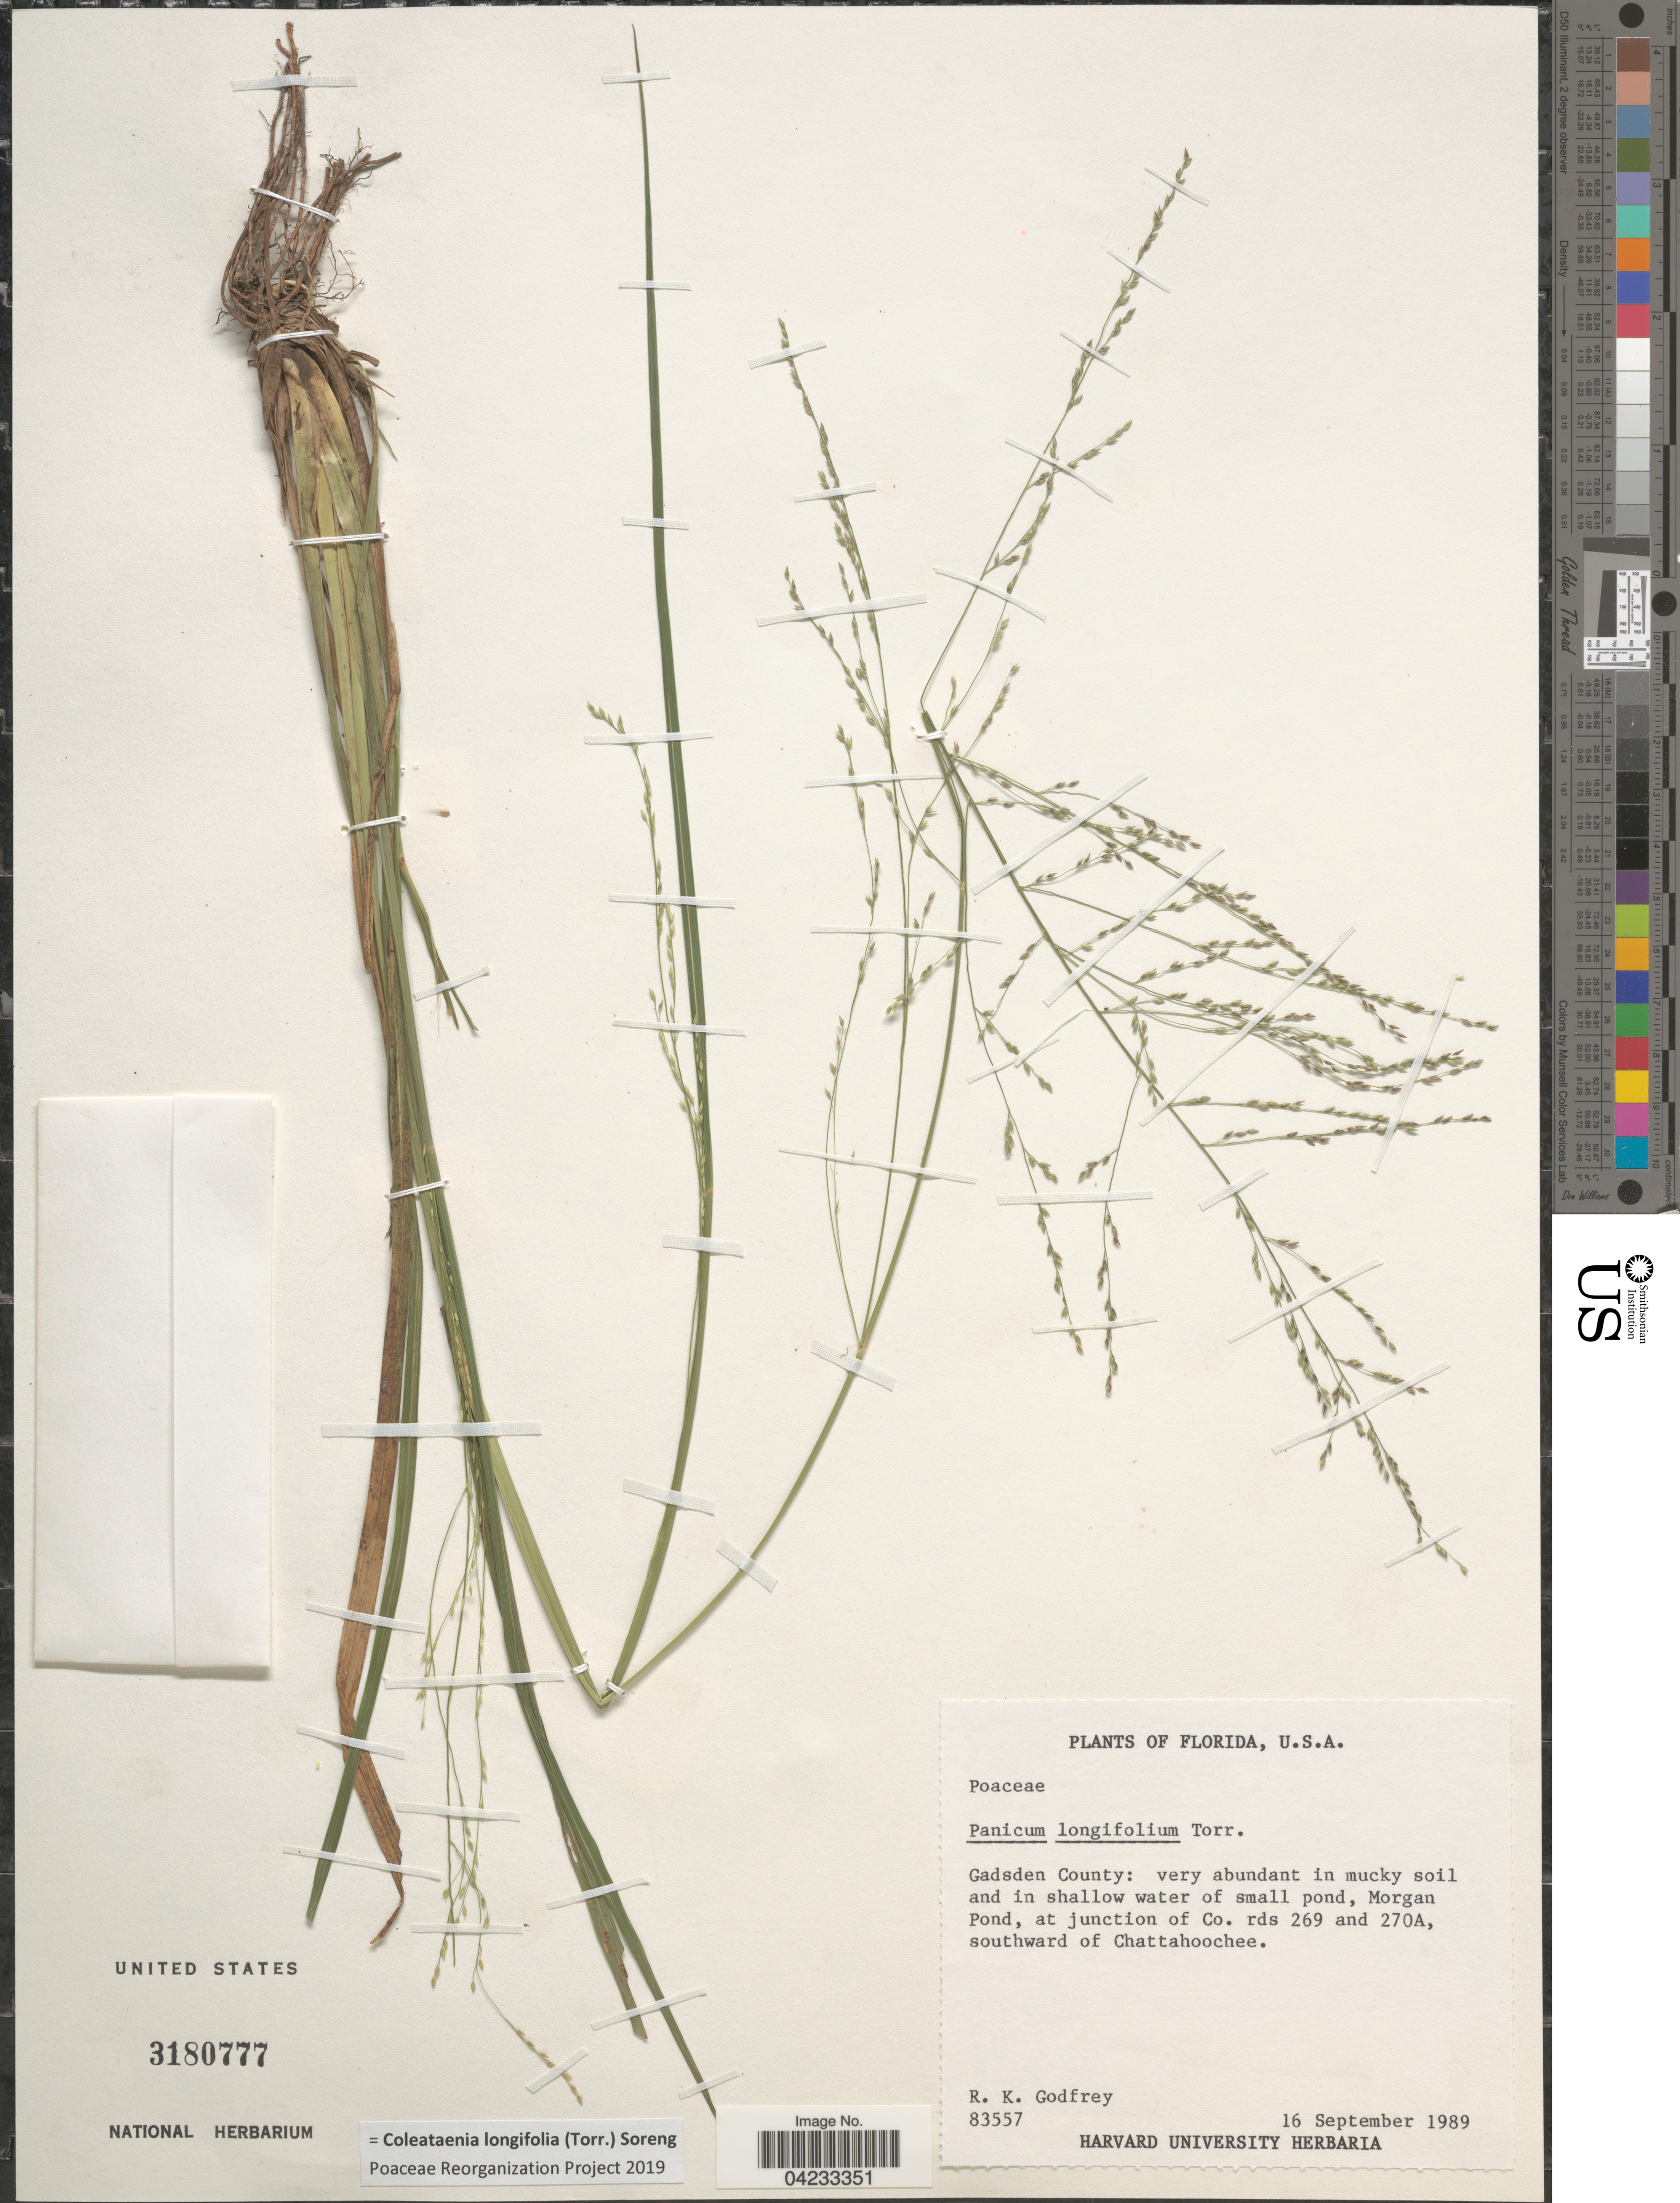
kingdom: Plantae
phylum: Tracheophyta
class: Liliopsida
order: Poales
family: Poaceae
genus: Coleataenia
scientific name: Coleataenia longifolia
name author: (Torr.) Soreng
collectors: R. K. Godfrey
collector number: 83557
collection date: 1989-09-16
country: United States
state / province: Florida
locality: Gadsden County: very abundant in muchi soil and in shallow water of small pond, Morgan Pond, at junction of Co. rds 269 and 270A, southward of Chattahoochee.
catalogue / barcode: US 3180777